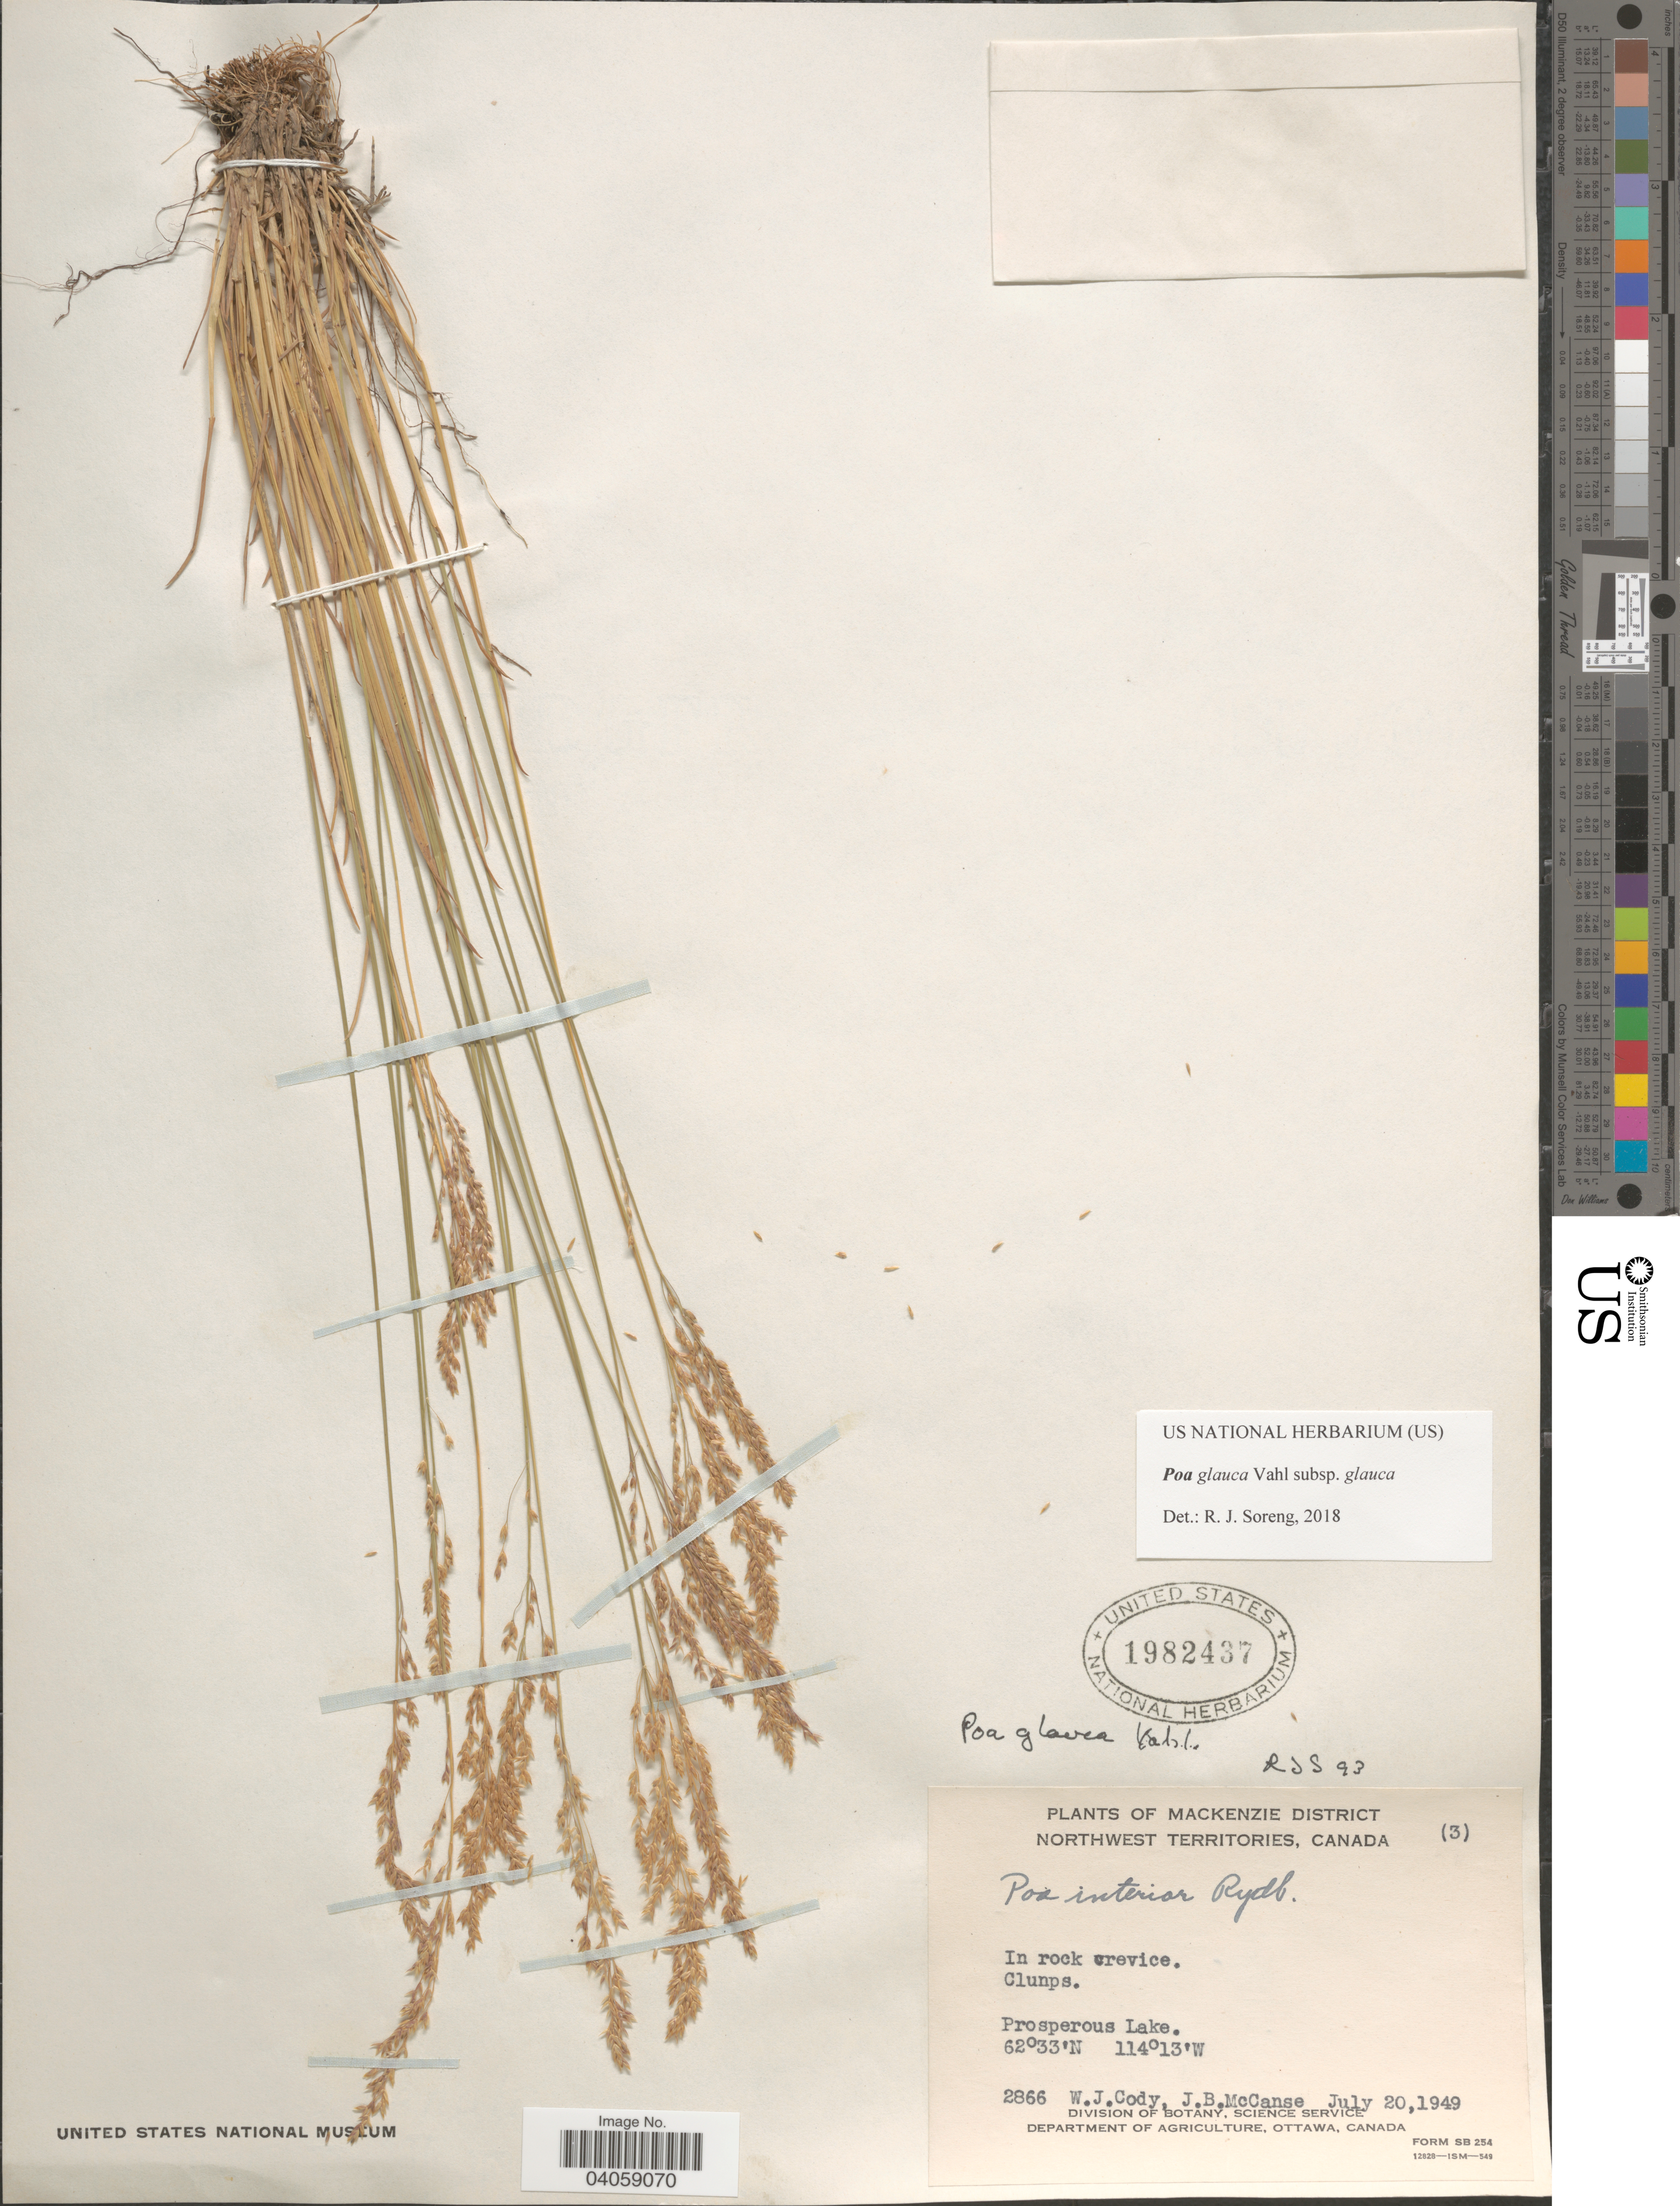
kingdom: Plantae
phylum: Tracheophyta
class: Liliopsida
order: Poales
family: Poaceae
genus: Poa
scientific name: Poa glauca subsp. glauca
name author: Vahl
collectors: W. Cody & J. McCanse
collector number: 2866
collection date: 1949-07-20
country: Canada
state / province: Northwest Territories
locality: Mackenzie District. In rock crevice. Prosperous Lake.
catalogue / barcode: US 1982437